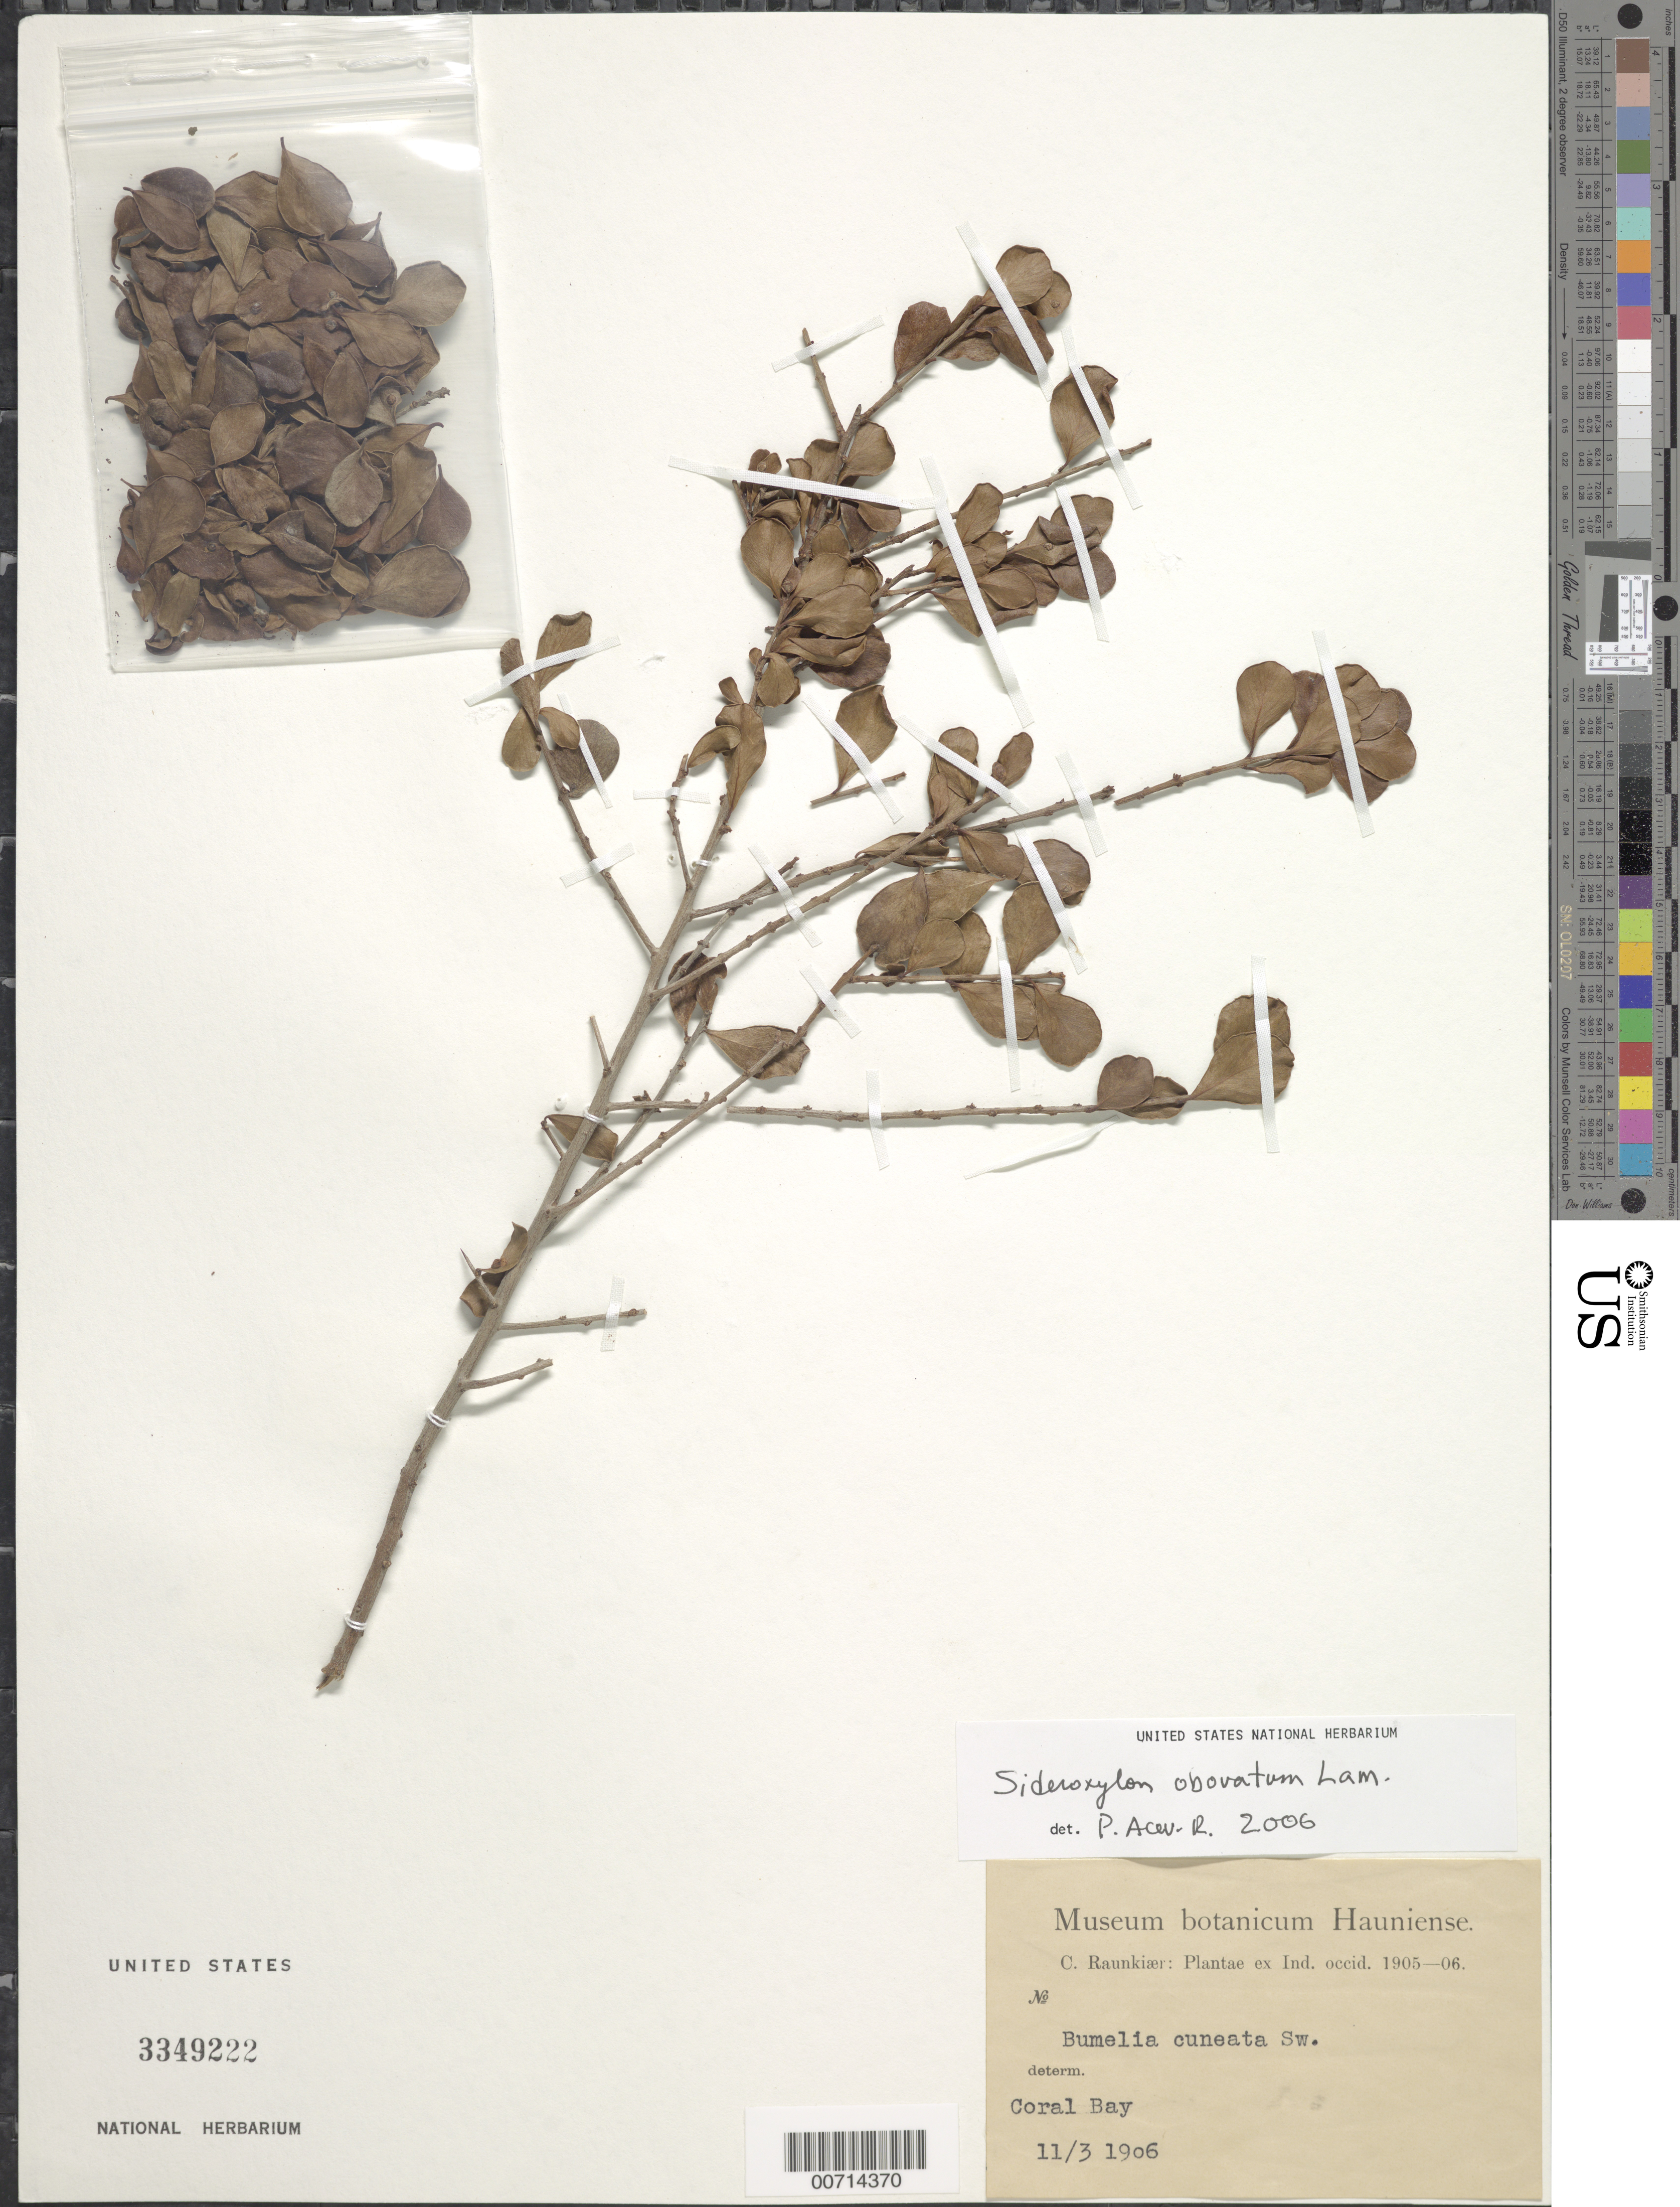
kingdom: Plantae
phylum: Tracheophyta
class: Magnoliopsida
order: Ericales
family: Sapotaceae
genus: Sideroxylon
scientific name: Sideroxylon obovatum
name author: Lam.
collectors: C. Raunkiær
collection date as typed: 11 Mar 1906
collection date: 1906-03-11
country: U.S. Virgin Islands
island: St. John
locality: Coral Bay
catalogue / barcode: US 3349222